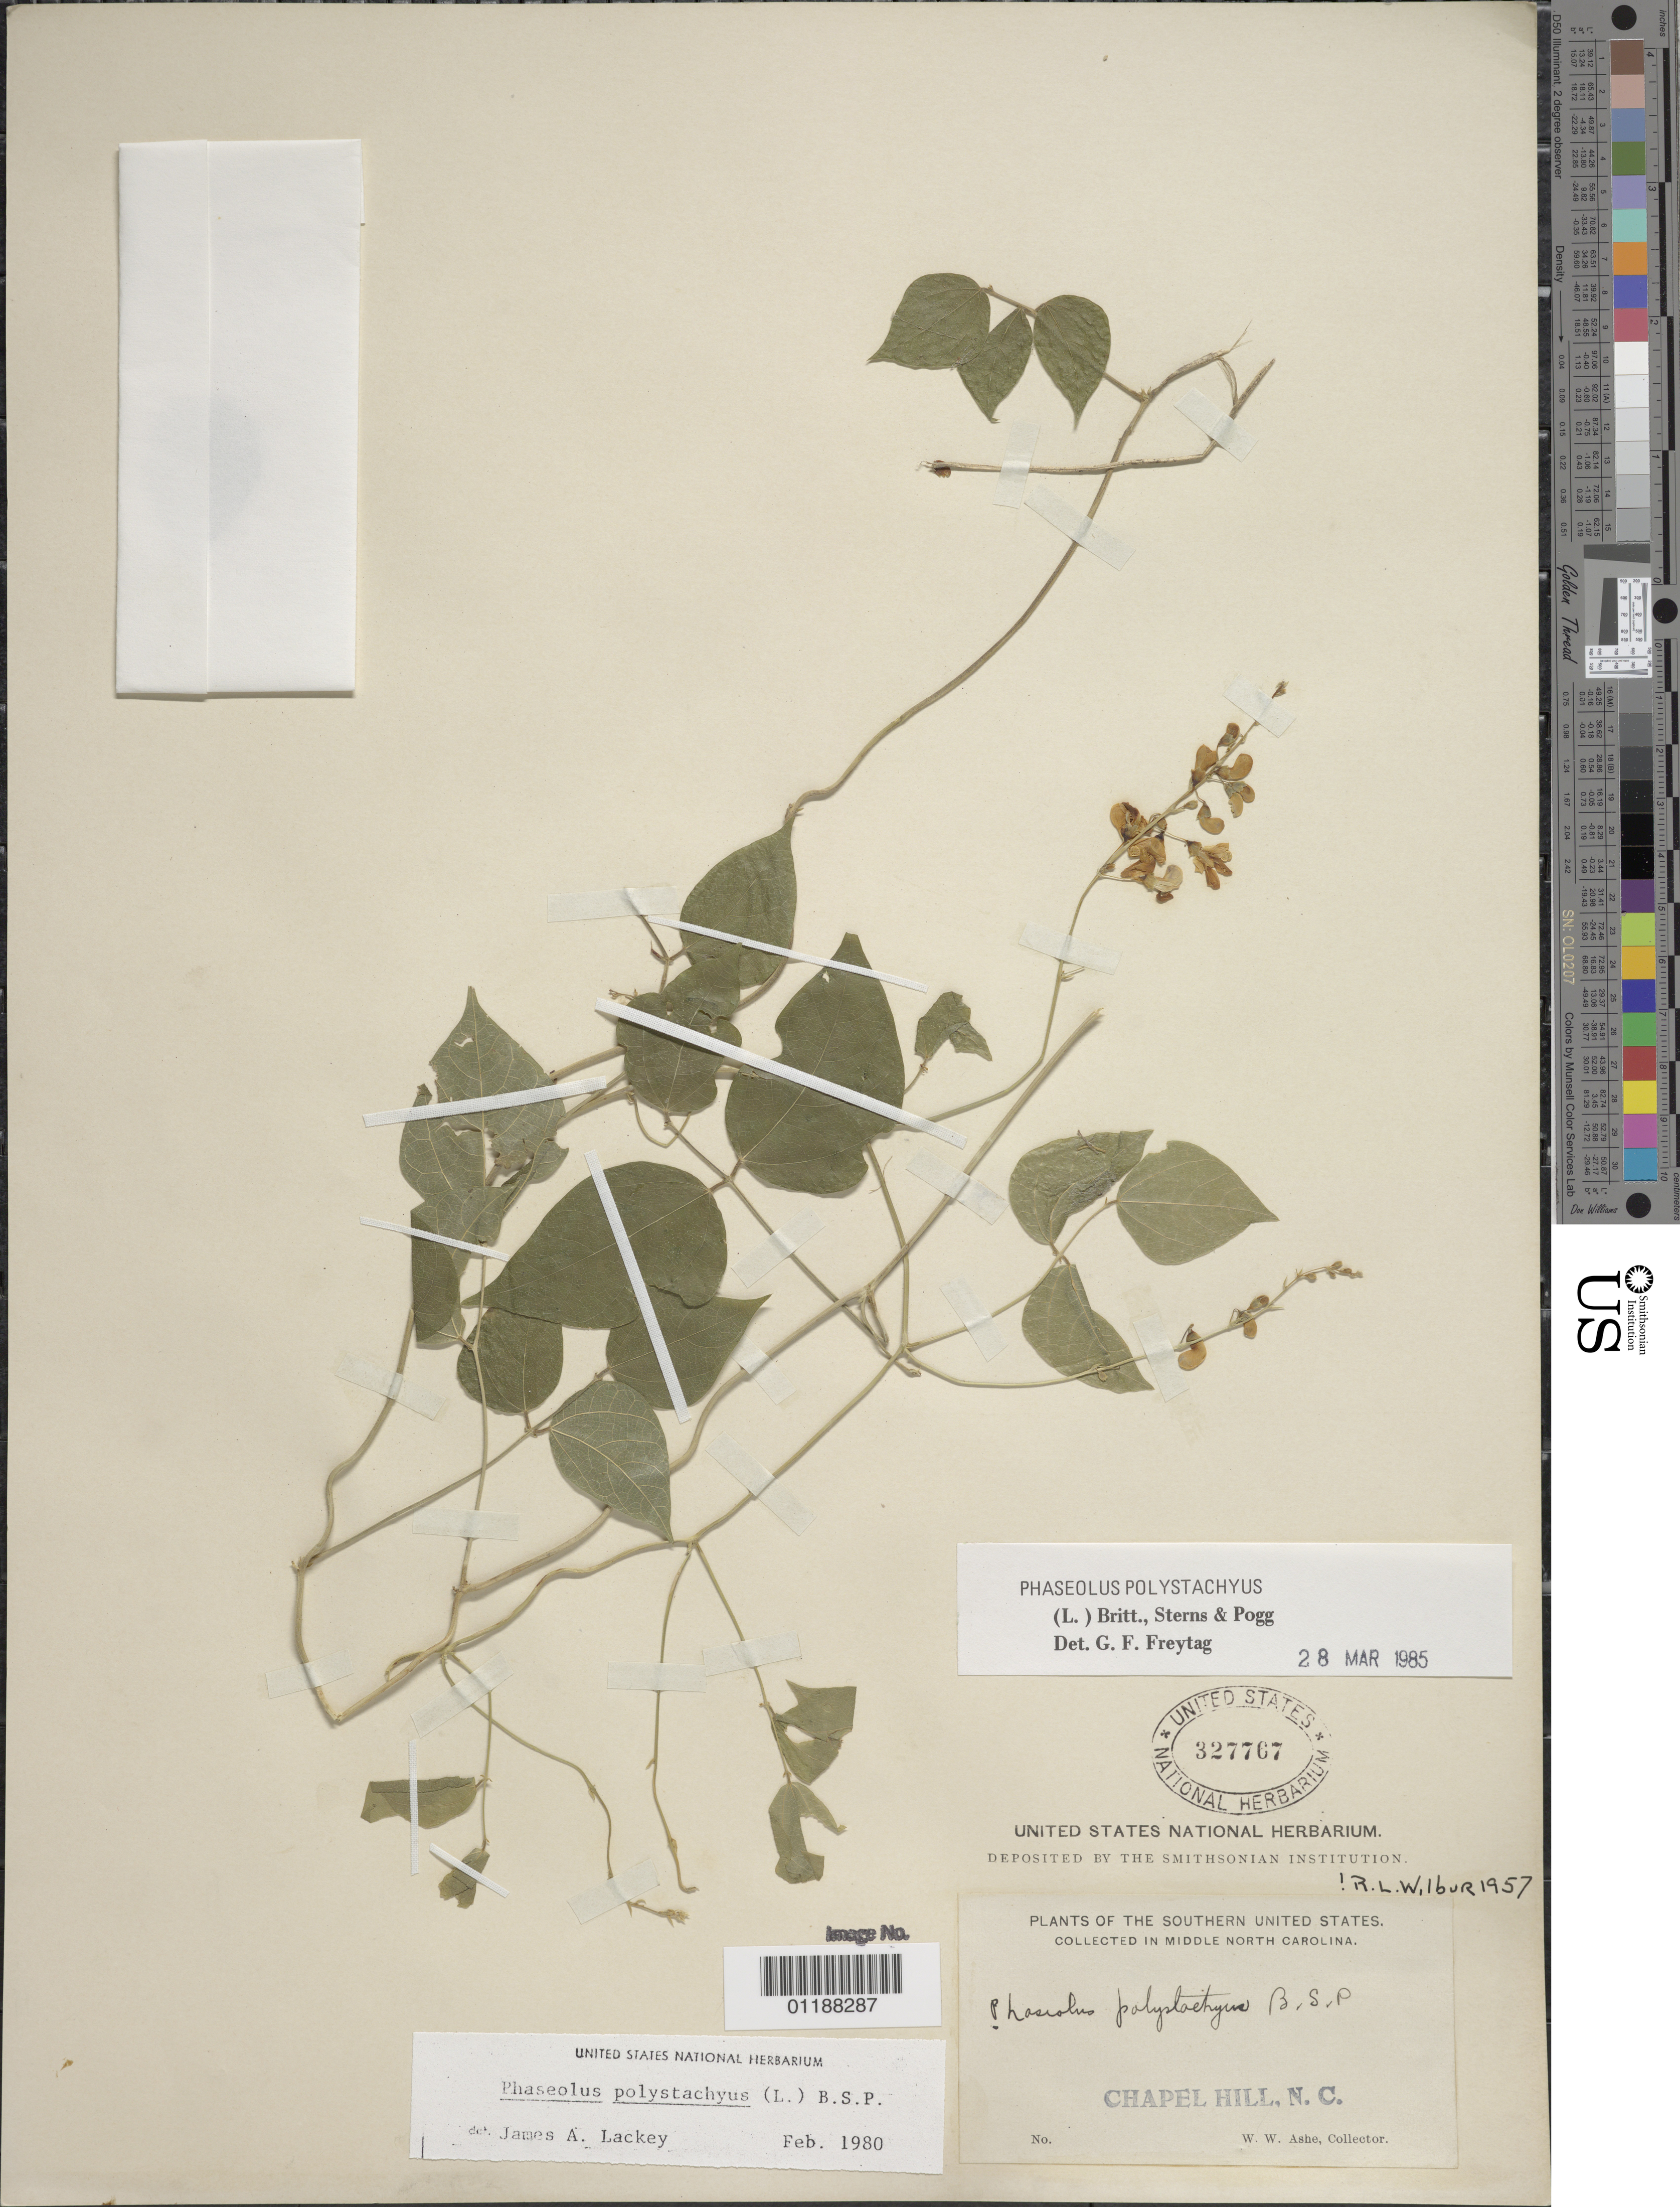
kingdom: Plantae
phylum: Tracheophyta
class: Magnoliopsida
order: Fabales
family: Fabaceae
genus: Phaseolus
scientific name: Phaseolus polystachios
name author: (L.) Britton, Stearns & Poggenb.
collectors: W. W. Ashe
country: United States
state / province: North Carolina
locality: The Southern United States, in middle North Carolina, Chapel Hill.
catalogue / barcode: US 327767